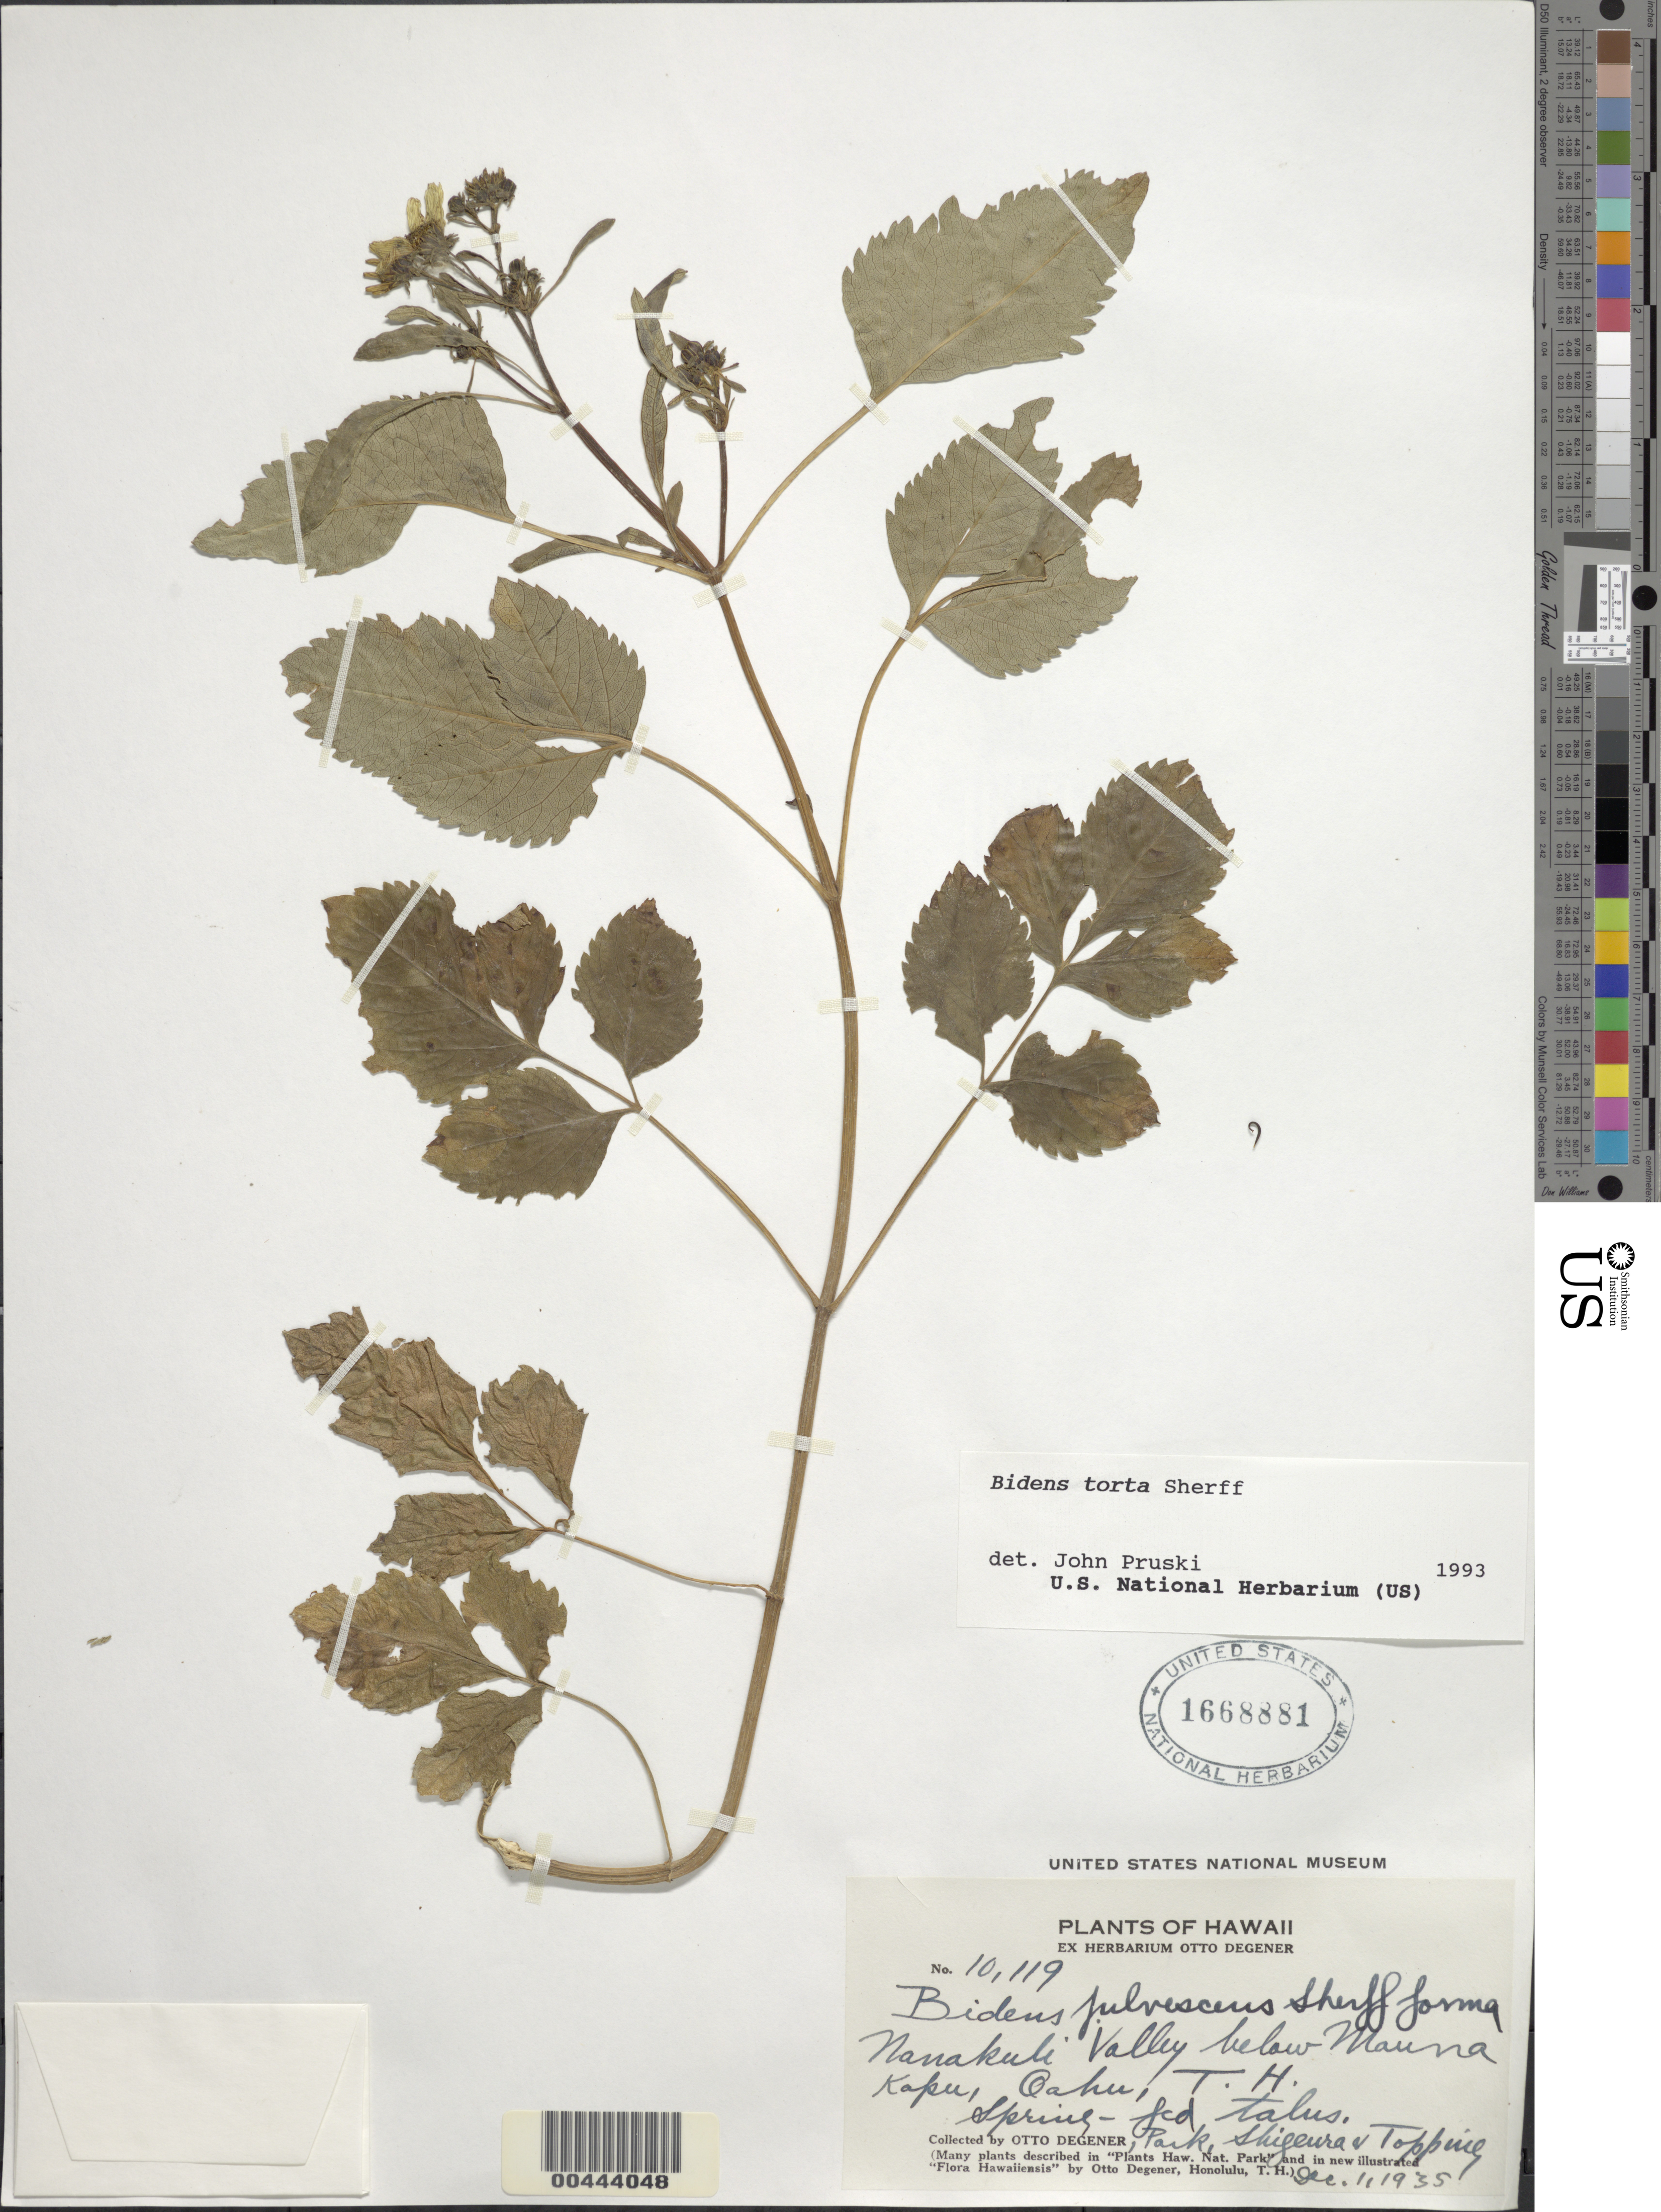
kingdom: Plantae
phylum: Tracheophyta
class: Magnoliopsida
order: Asterales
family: Asteraceae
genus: Bidens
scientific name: Bidens torta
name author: Sherff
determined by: Pruski, J. F.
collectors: O. Degener, Park, Shigeura & D. L. Topping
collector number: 10119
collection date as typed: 1 Dec 1935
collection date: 1935-12-01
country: United States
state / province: Hawaii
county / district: Honolulu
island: Oahu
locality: Nanakuli Valley below Mauna Kapu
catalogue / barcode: US 1668881